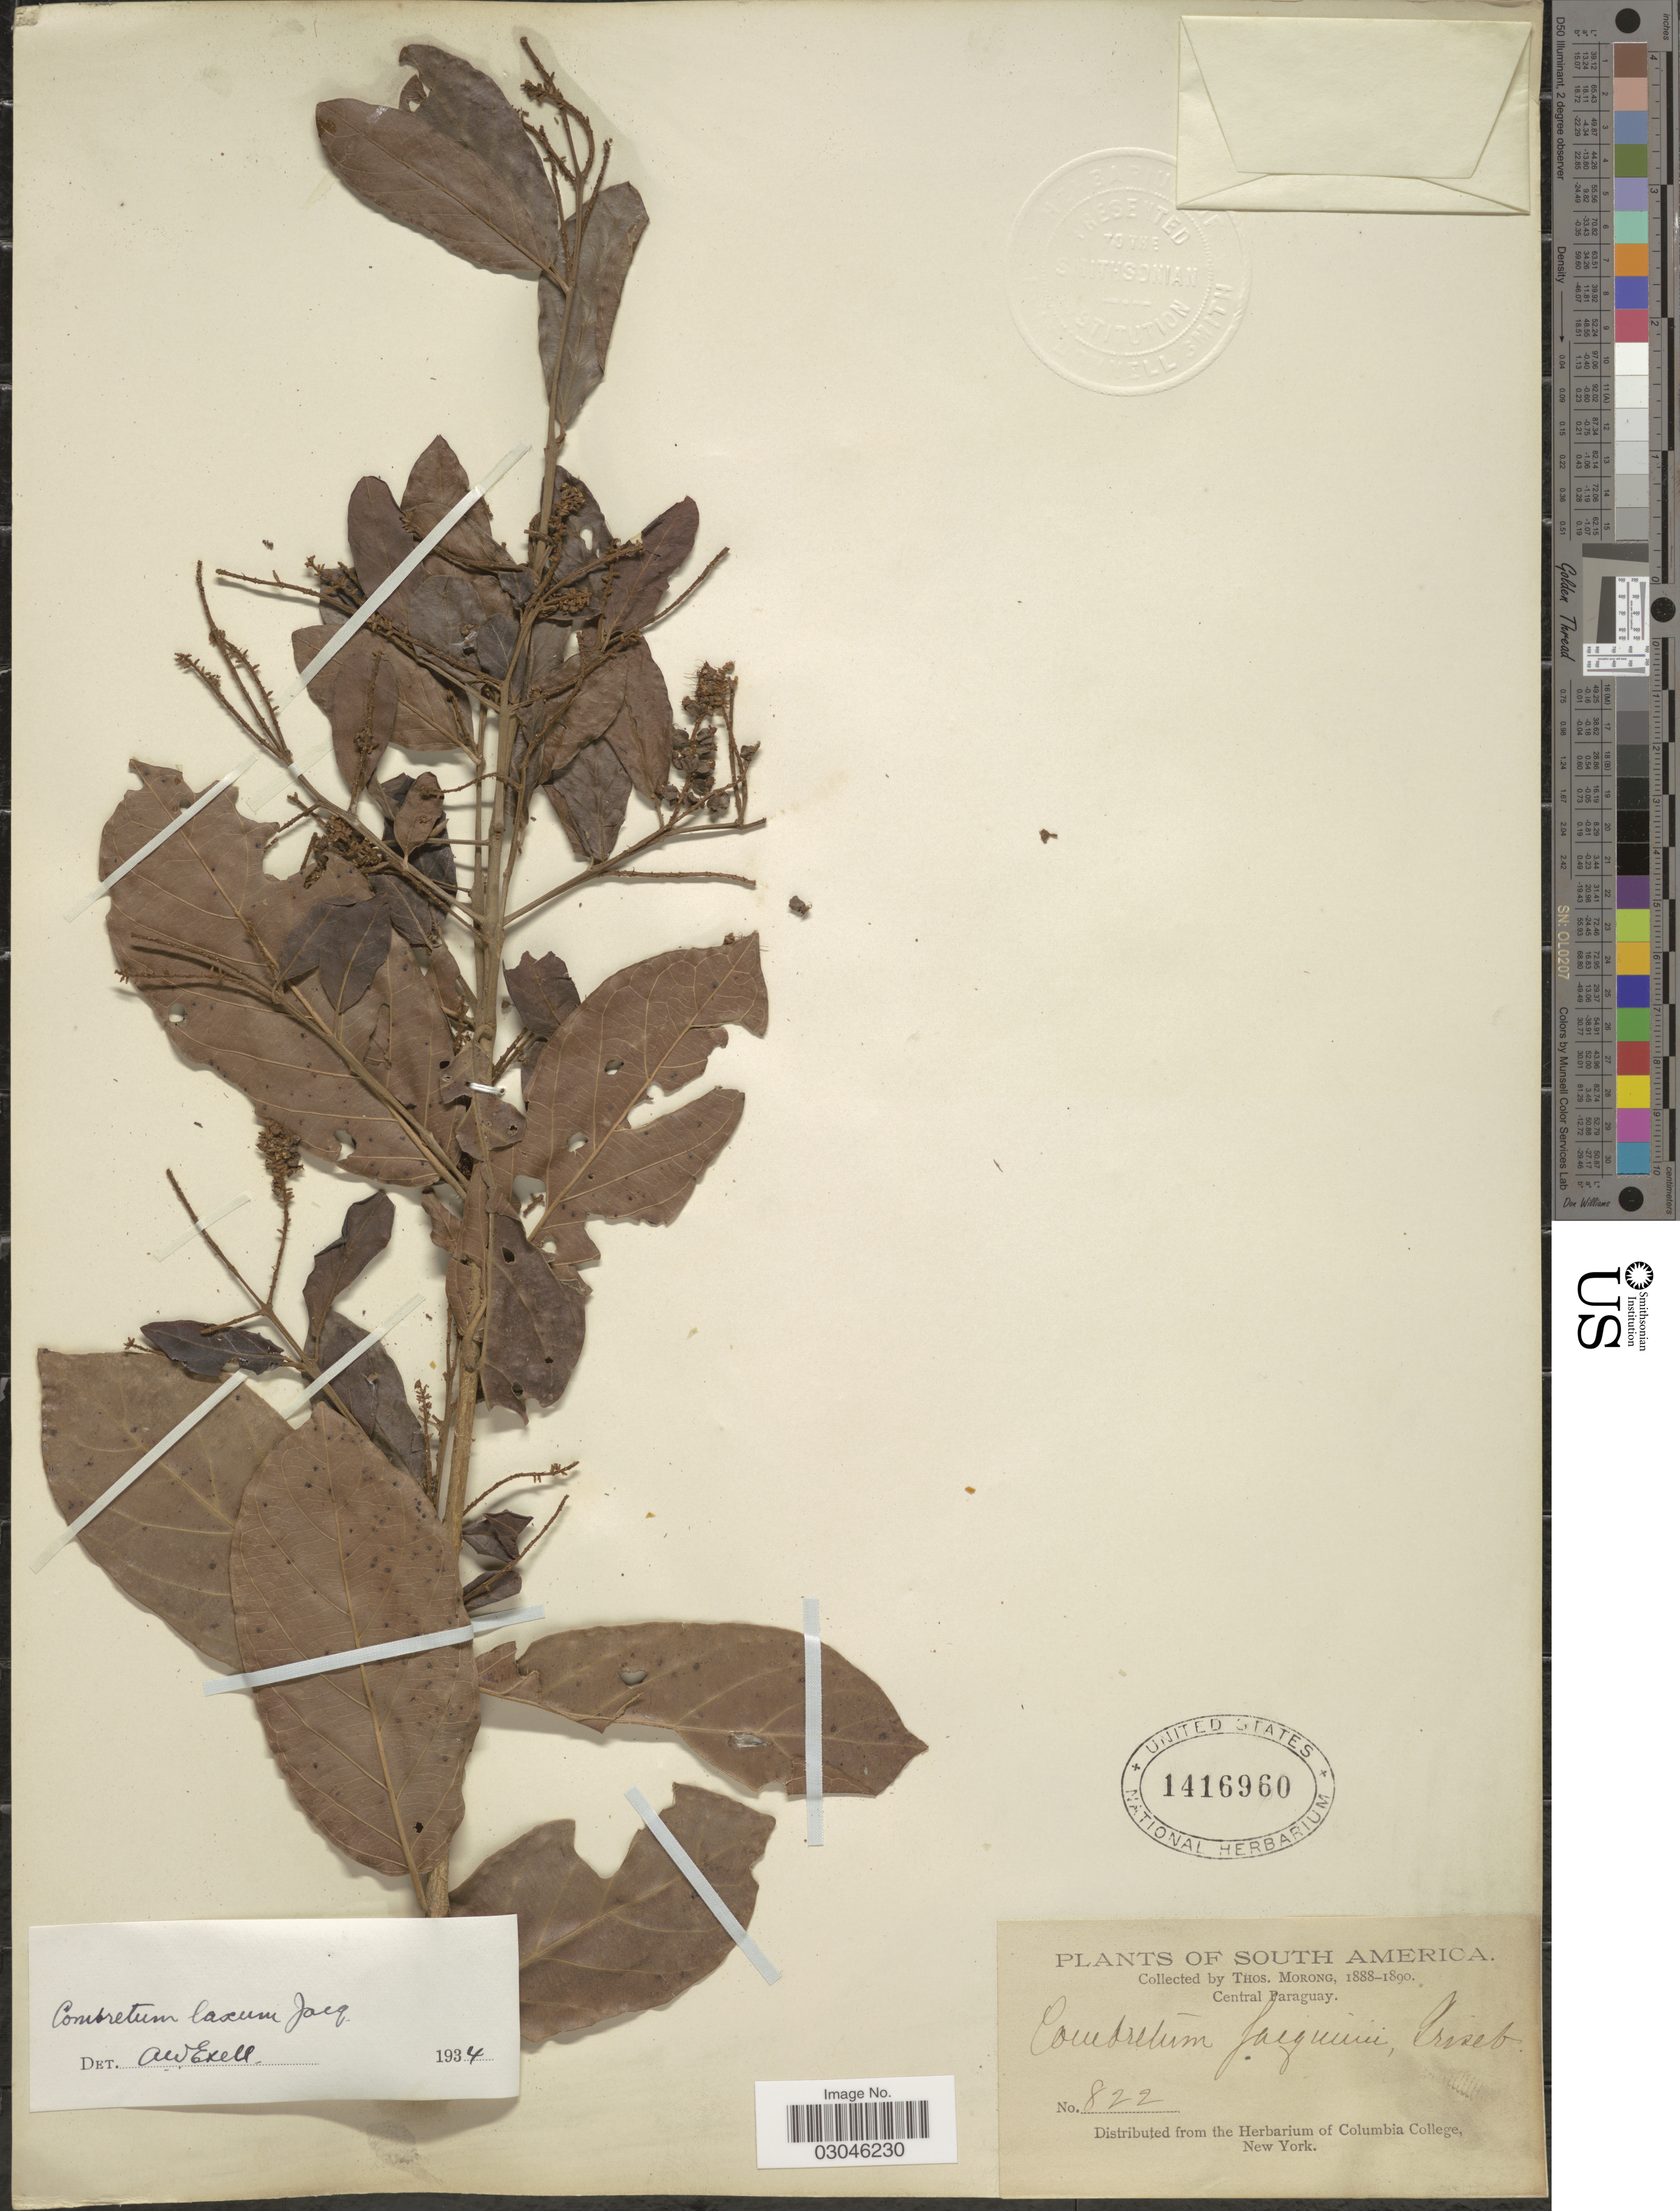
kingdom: Plantae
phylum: Tracheophyta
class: Magnoliopsida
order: Myrtales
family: Combretaceae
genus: Combretum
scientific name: Combretum laxum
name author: Jacq.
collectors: ex herb. T. Morong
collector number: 822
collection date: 1888/1890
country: Paraguay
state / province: Central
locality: Central Paraguay.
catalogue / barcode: US 1416960